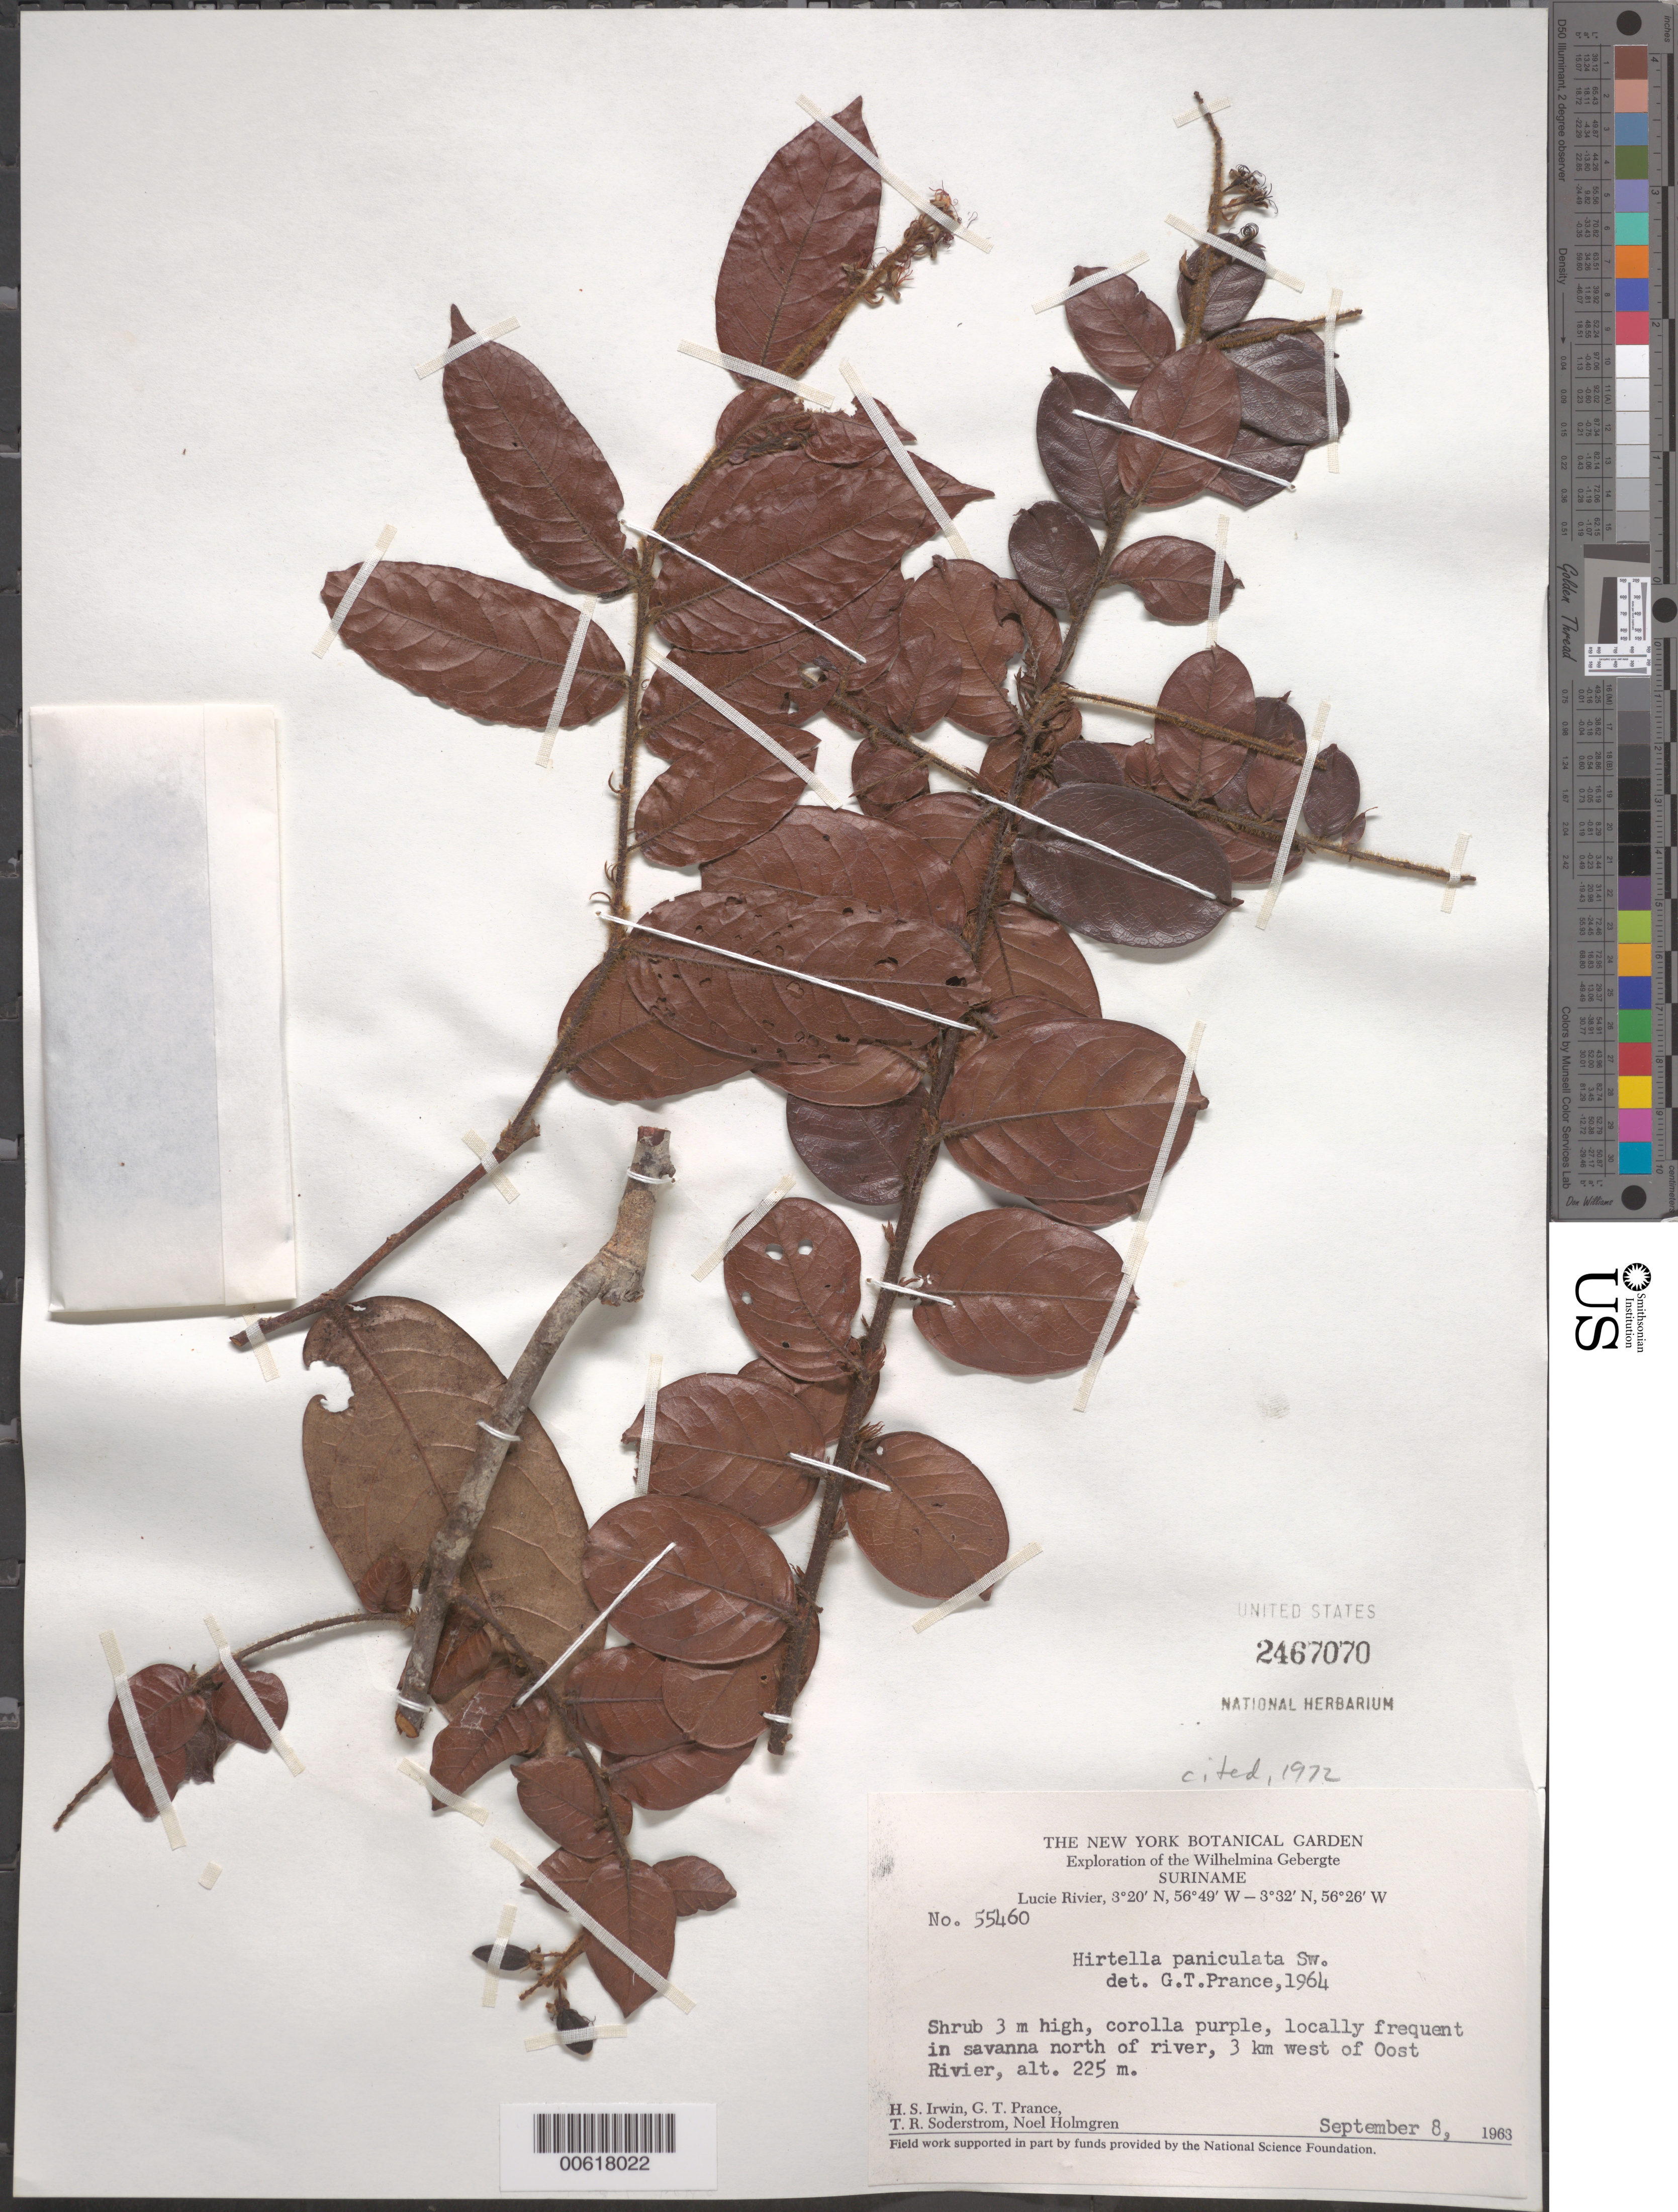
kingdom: Plantae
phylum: Tracheophyta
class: Magnoliopsida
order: Malpighiales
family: Chrysobalanaceae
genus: Hirtella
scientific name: Hirtella paniculata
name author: Sw.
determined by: Prance, G. T.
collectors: H. Irwin, G. T. Prance, T. R. Soderstrom & N. H. Holmgren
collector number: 55460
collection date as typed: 8-Sep-63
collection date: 1963-09-08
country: Suriname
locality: Lucie R., north of; 3 km W of Oost R., Wilhelmina Gebergte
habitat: Savanna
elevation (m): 225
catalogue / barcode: US 2467070